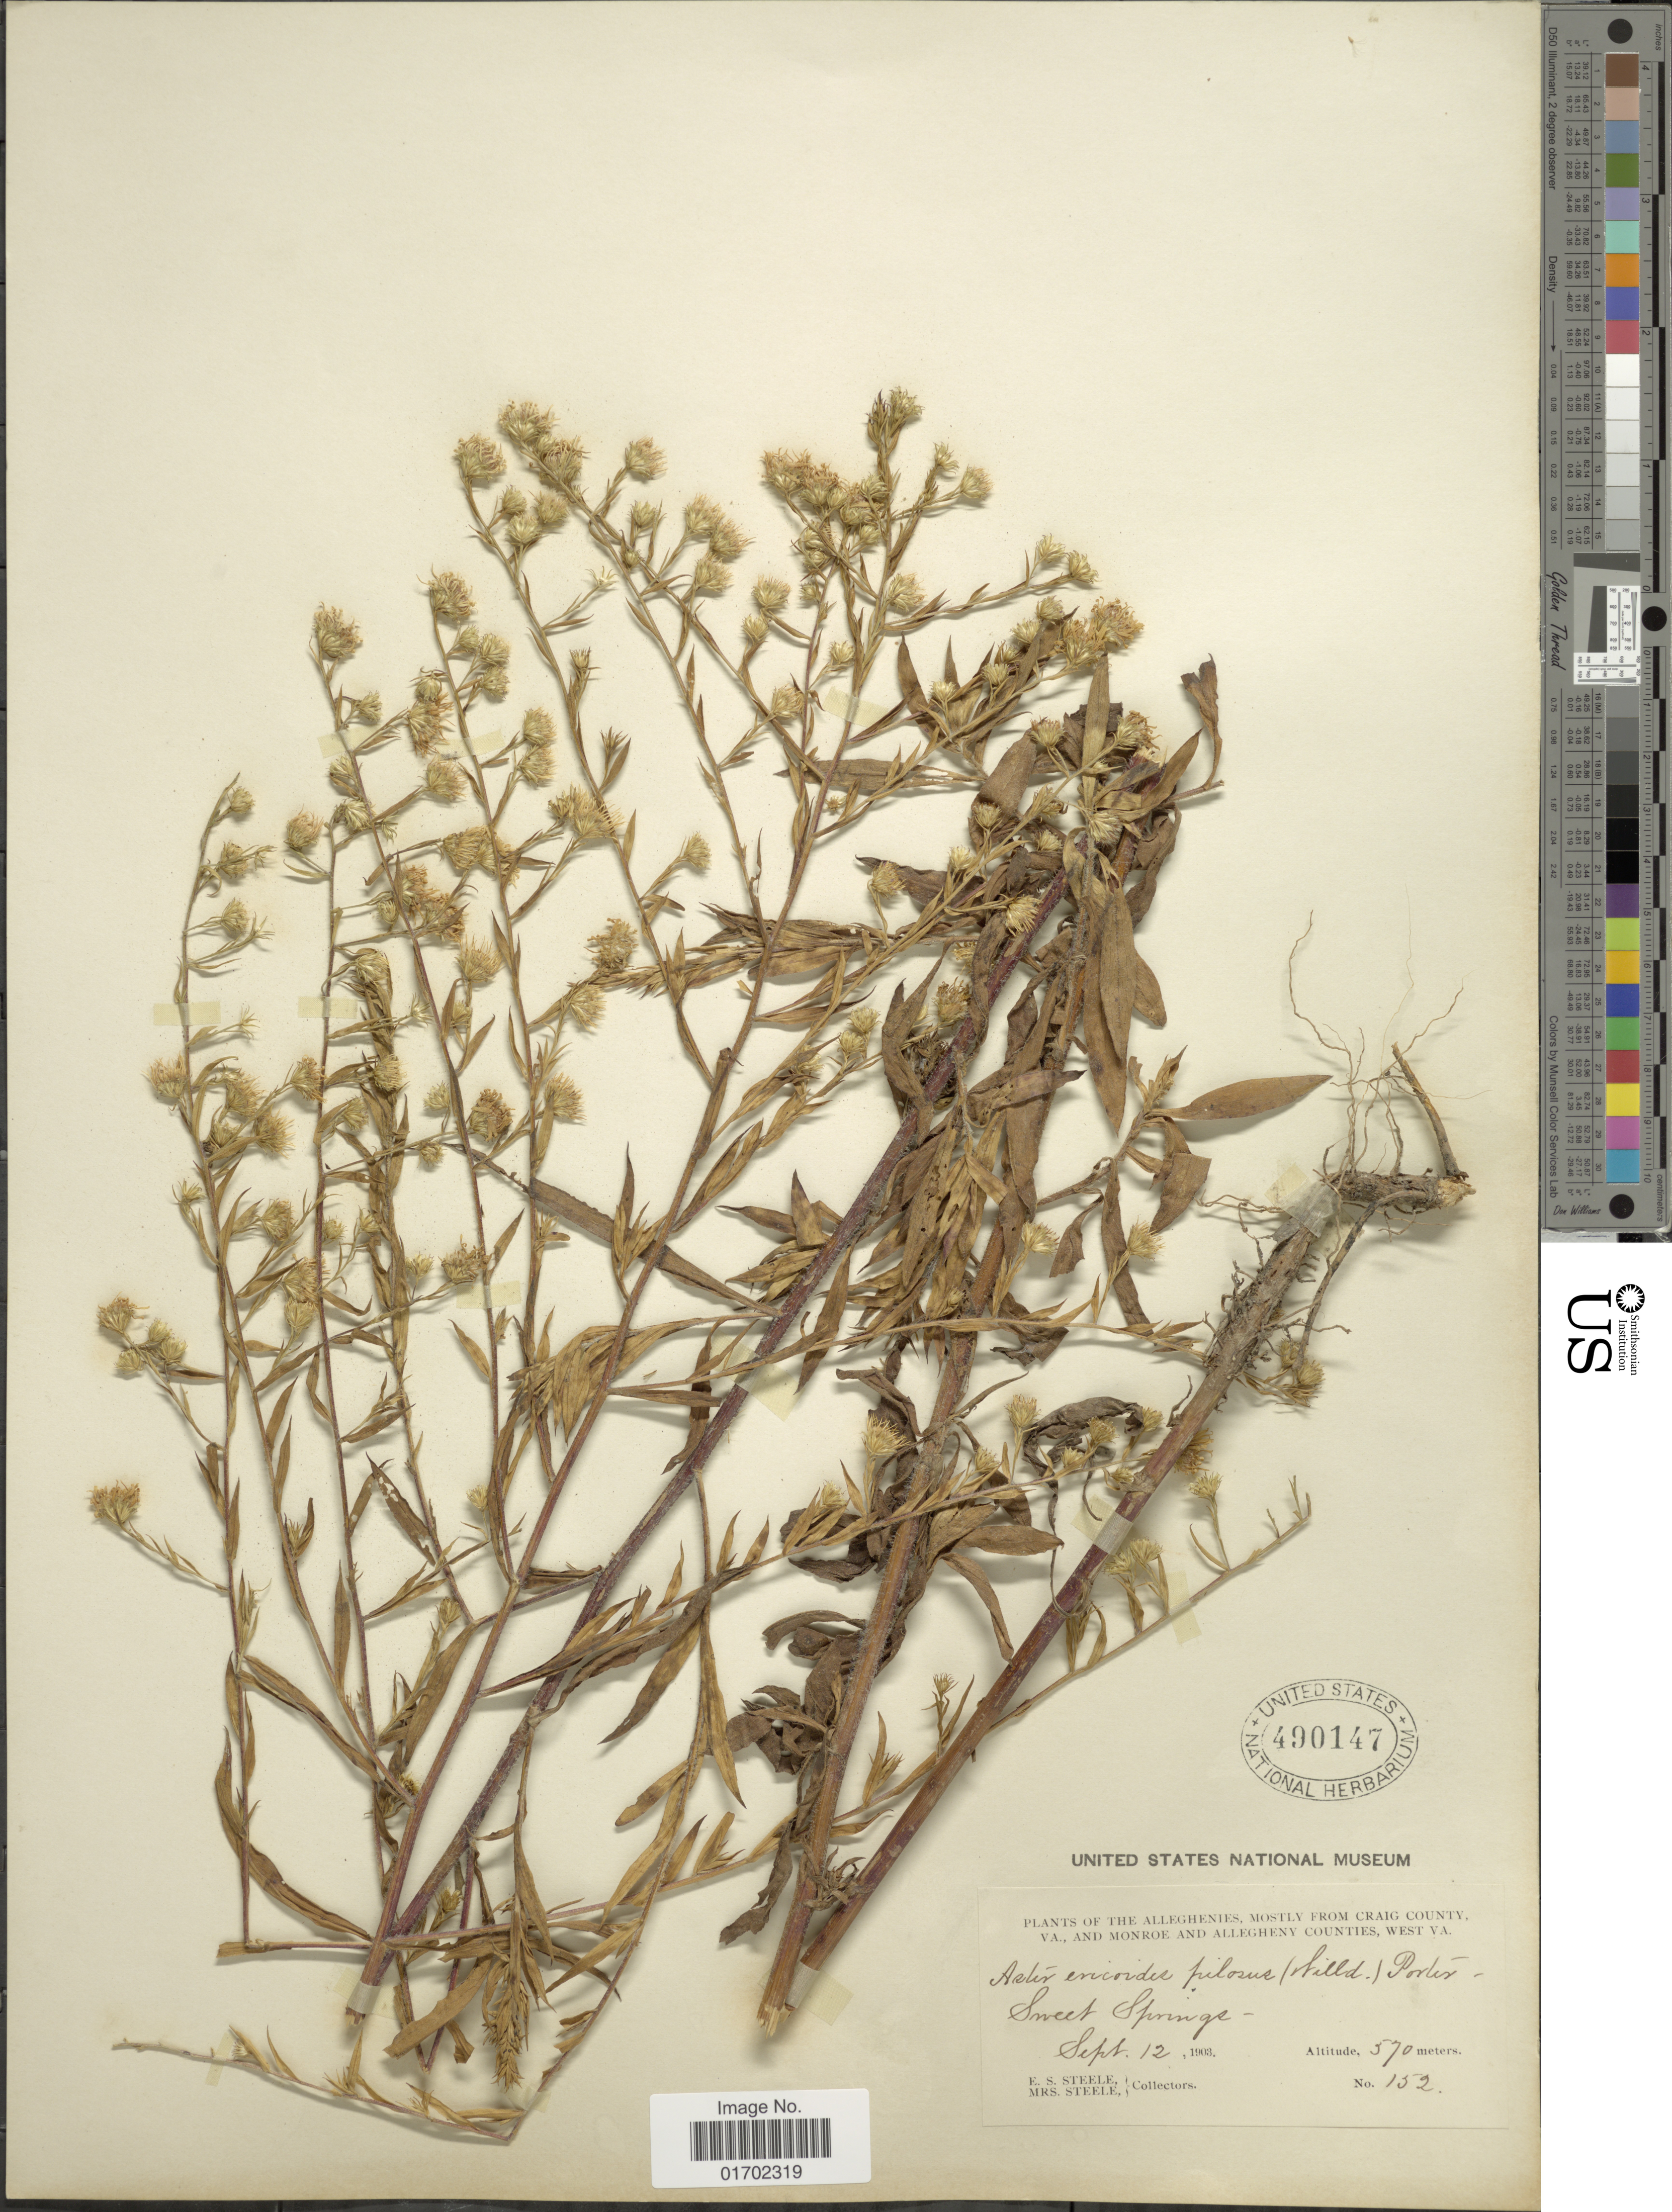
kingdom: Plantae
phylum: Tracheophyta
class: Magnoliopsida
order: Asterales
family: Asteraceae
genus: Symphyotrichum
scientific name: Symphyotrichum pilosum var. pilosum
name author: (Willd.) G.L. Nesom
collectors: E. Steele & Mrs. E. S. Steele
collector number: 152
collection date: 1903-09-12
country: United States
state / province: Virginia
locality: Alleghenies, Craig County, Va., and Monroe and Allegheny Counties, West Va., Sweet Springs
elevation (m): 570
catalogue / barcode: US 490147